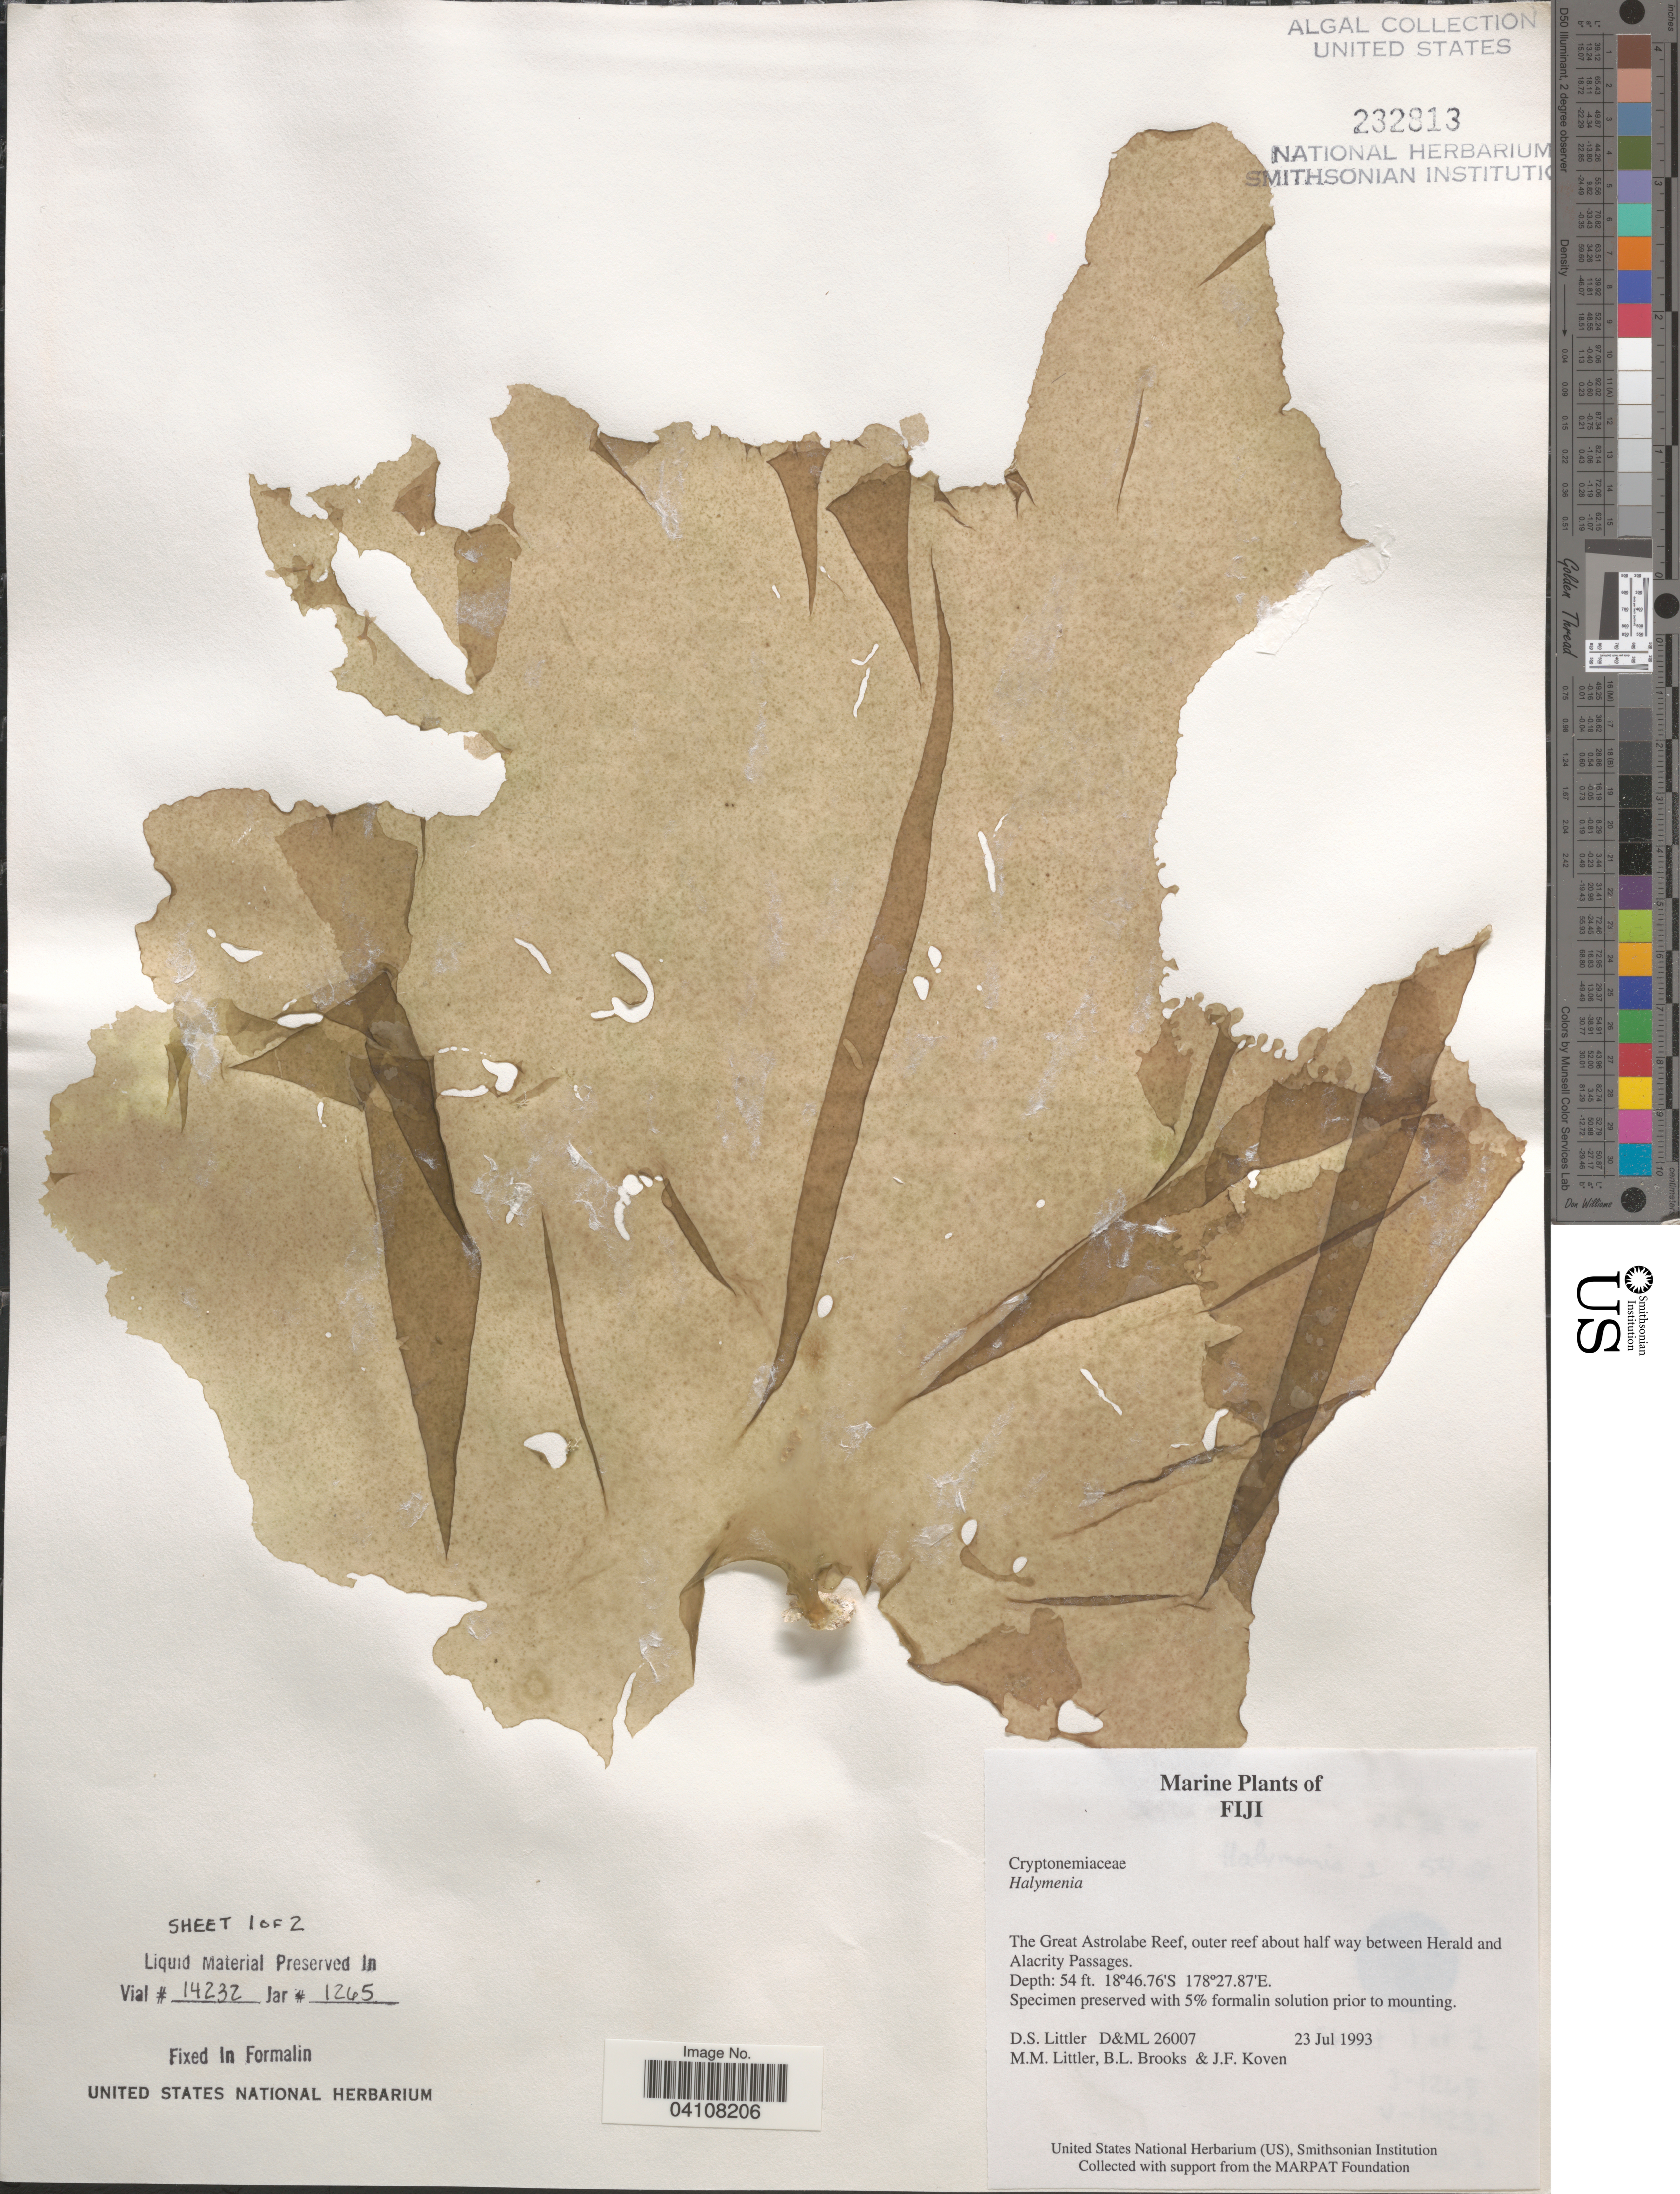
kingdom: Plantae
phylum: Rhodophyta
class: Florideophyceae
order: Halymeniales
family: Halymeniaceae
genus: Halymenia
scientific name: Halymenia sp.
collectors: D. S. Littler, B. Brooks & J. Koven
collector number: D&ML26007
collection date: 1993-07-23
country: Fiji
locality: The Great Astrolabe Reef, outer reef about half way between Herald and Alacrity Passages.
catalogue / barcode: US 232813